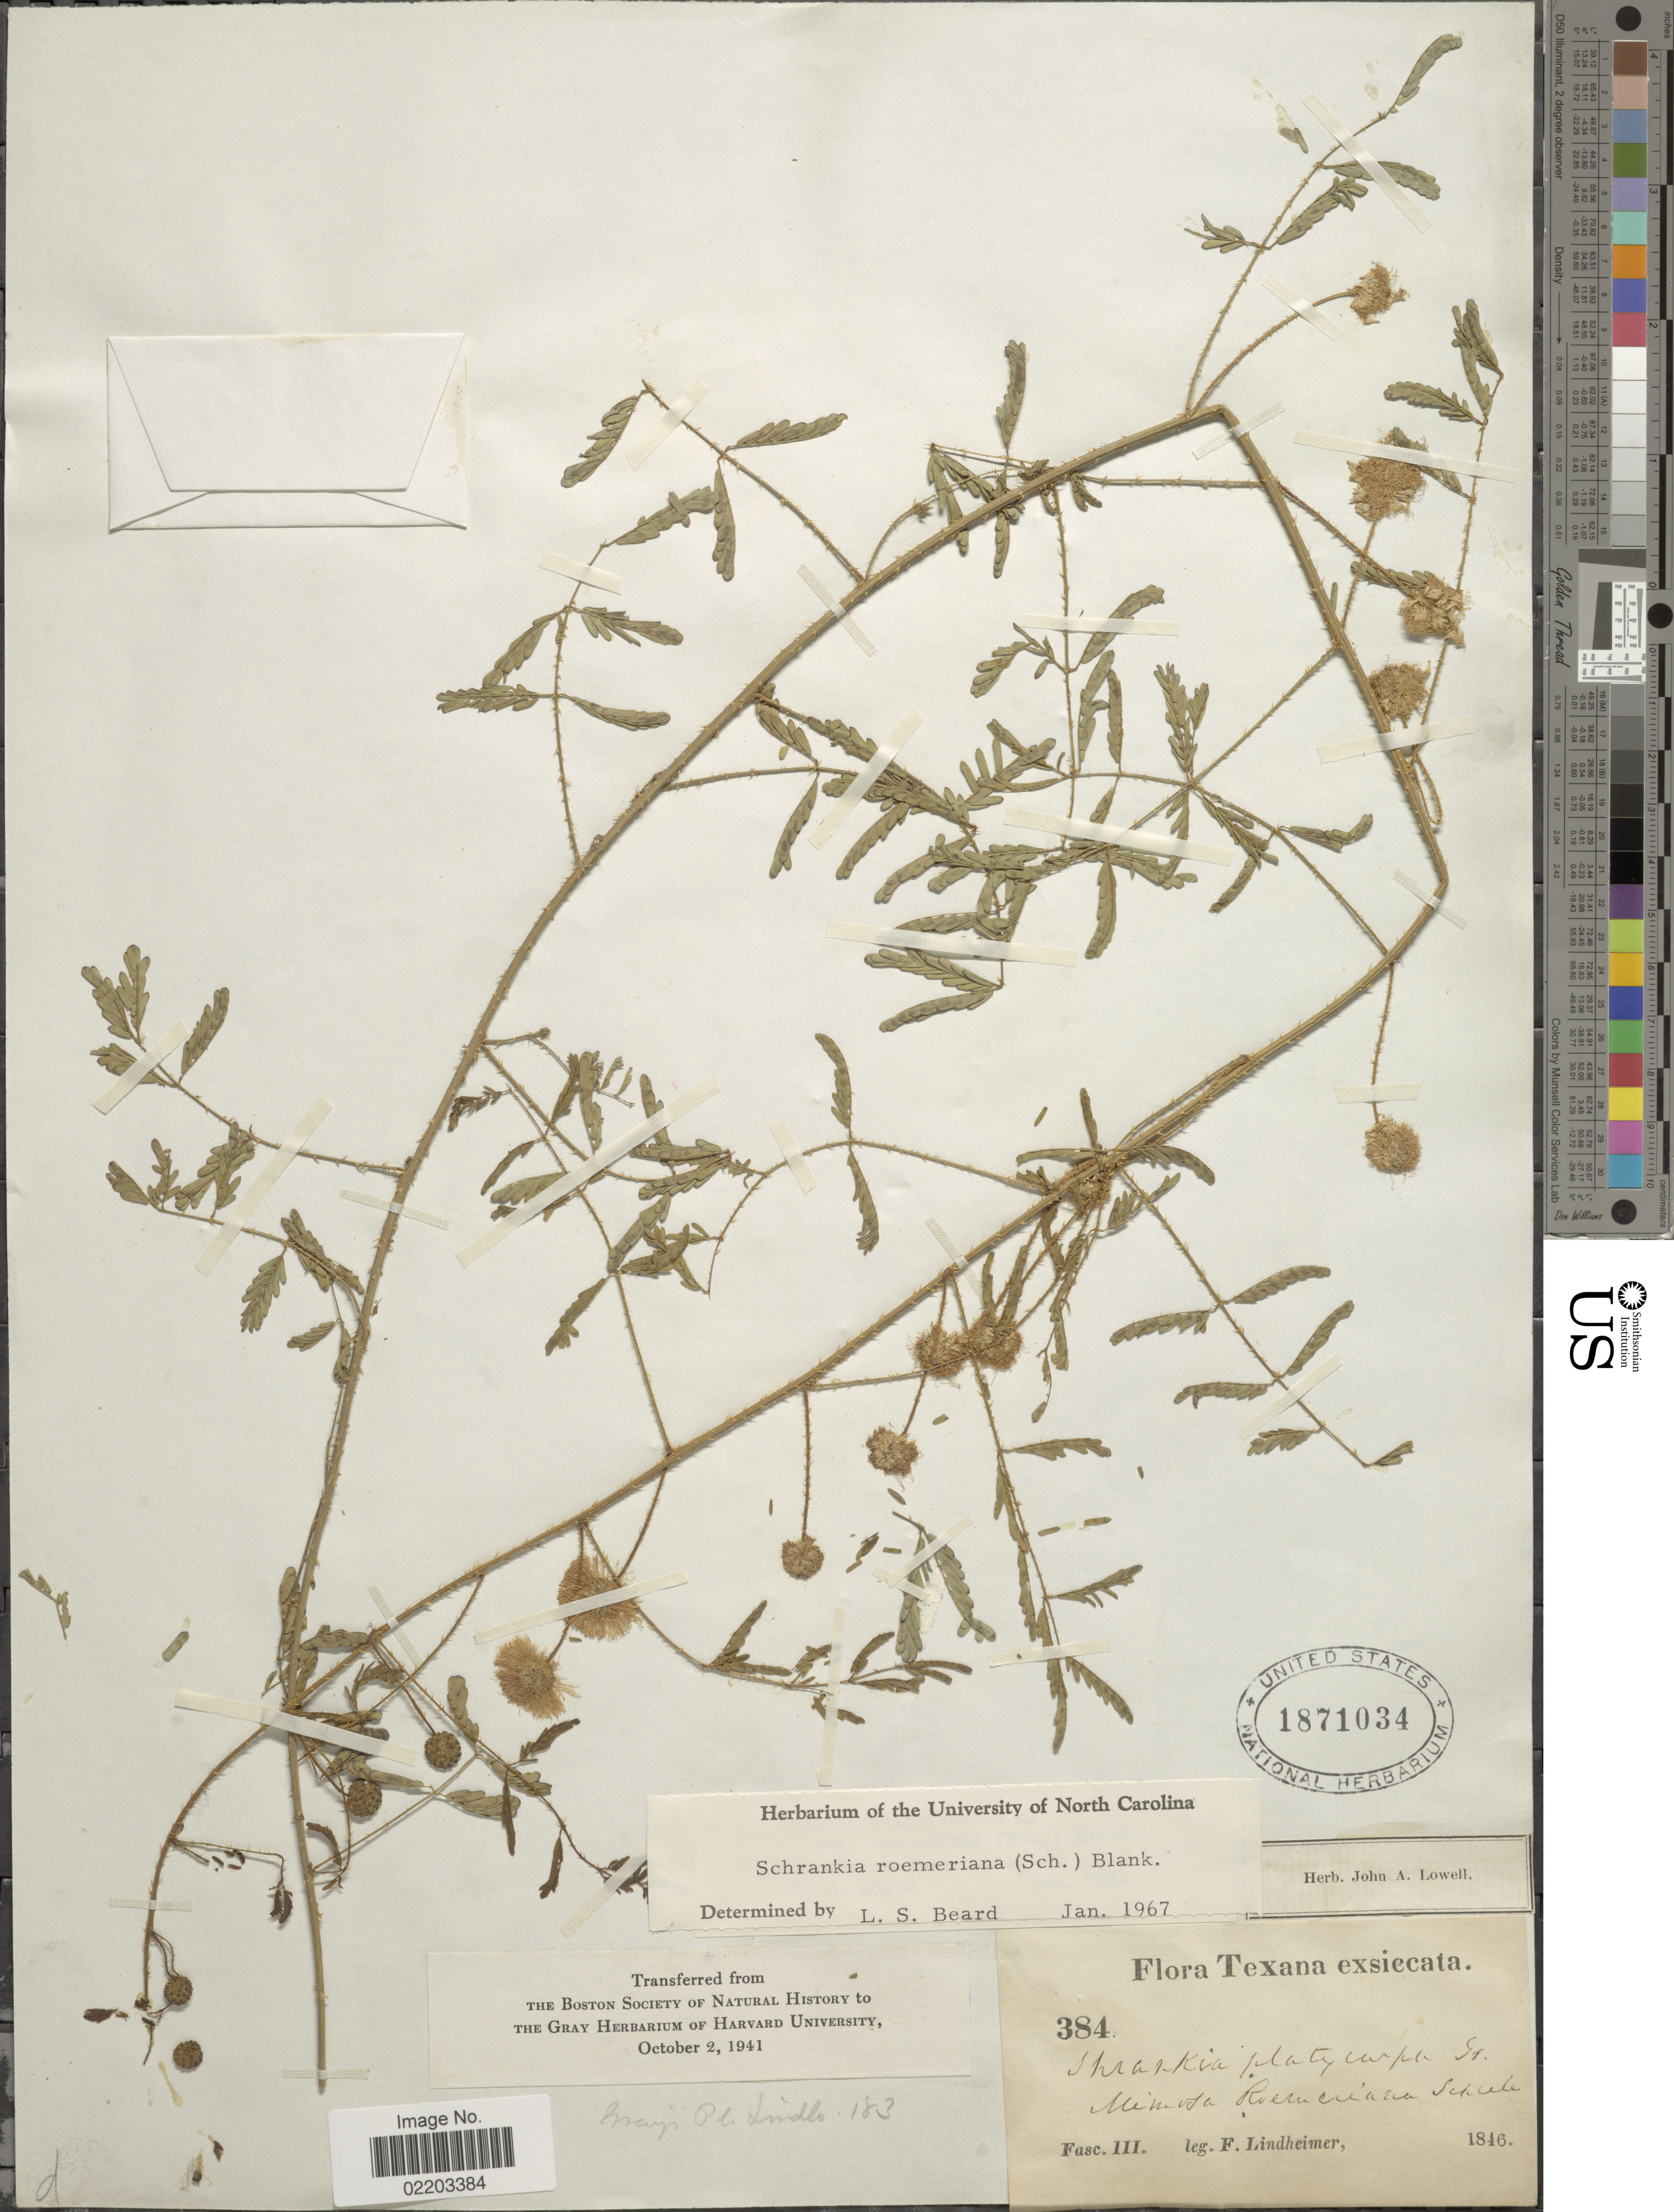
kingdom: Plantae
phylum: Tracheophyta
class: Magnoliopsida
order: Fabales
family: Fabaceae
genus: Mimosa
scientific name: Mimosa roemeriana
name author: Scheele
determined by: U.S. National Herbarium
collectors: F. Lindheimer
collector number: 384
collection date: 1846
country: United States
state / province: Texas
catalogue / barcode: US 1871034